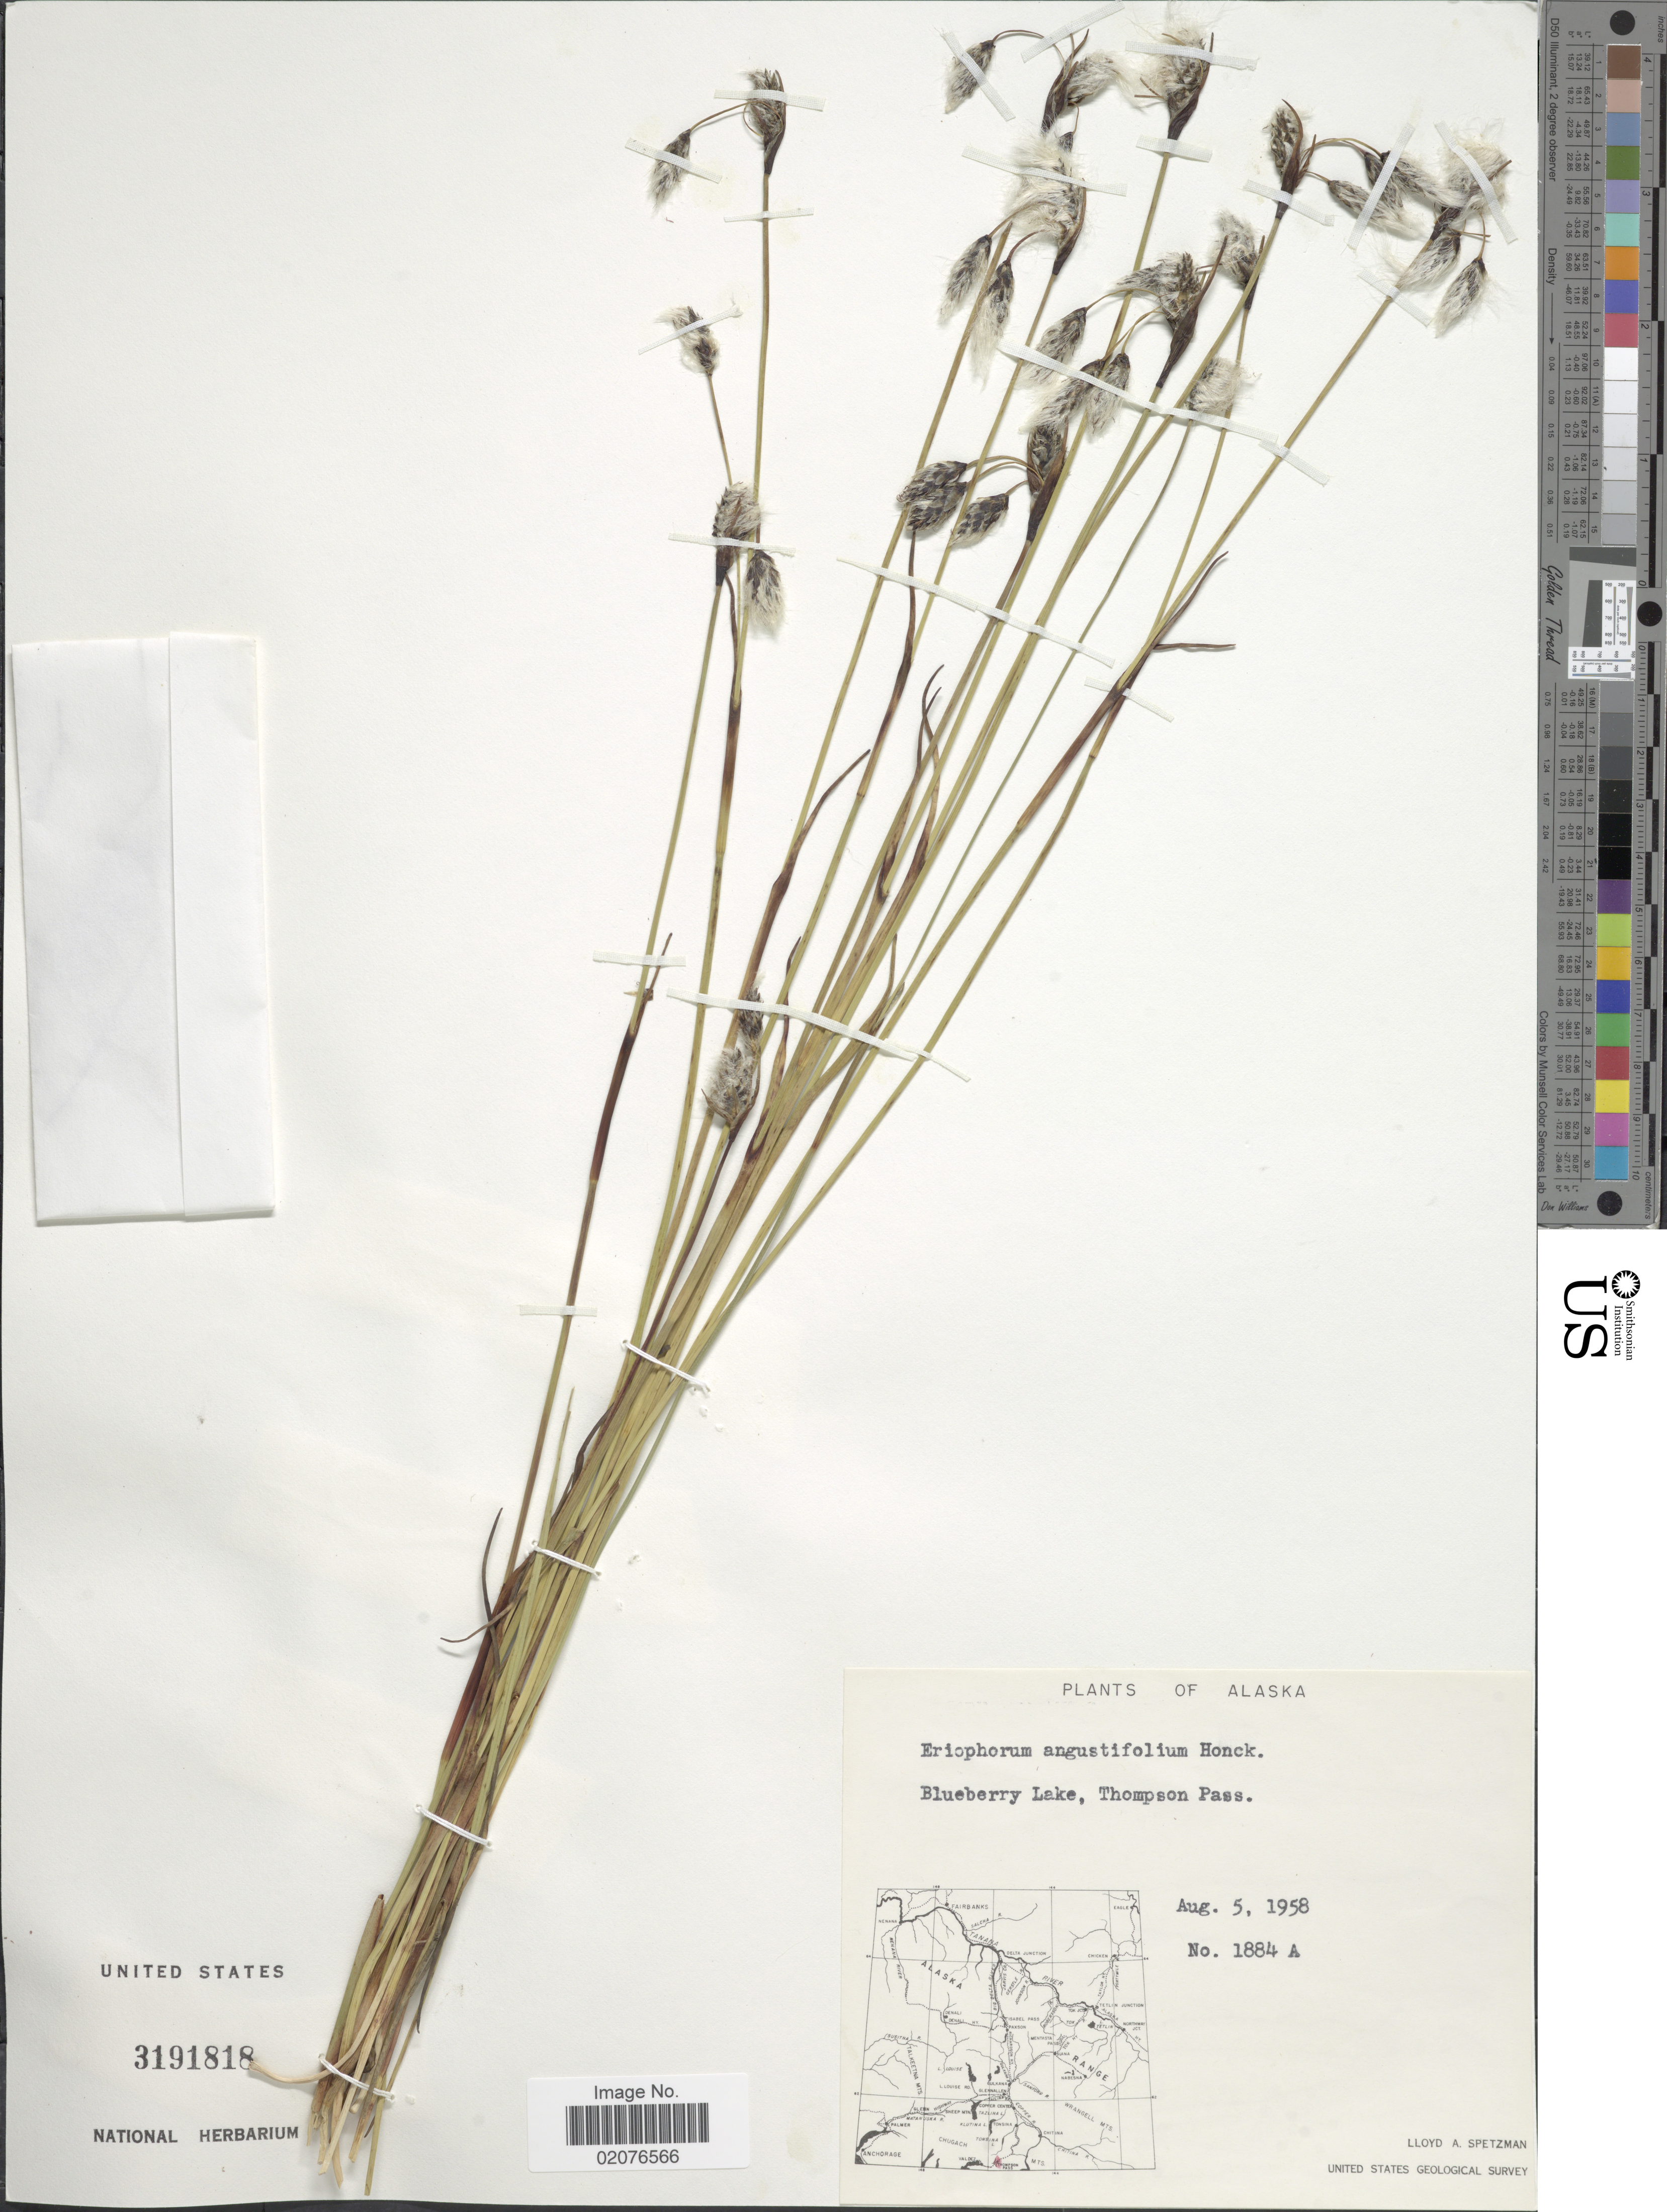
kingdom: Plantae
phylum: Tracheophyta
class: Liliopsida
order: Poales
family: Cyperaceae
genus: Eriophorum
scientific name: Eriophorum angustifolium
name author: Honck.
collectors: L. Spetzman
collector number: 1884A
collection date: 1958-08-05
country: United States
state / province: Alaska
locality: Blueberry Lake, Thompson Pass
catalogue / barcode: US 3191818